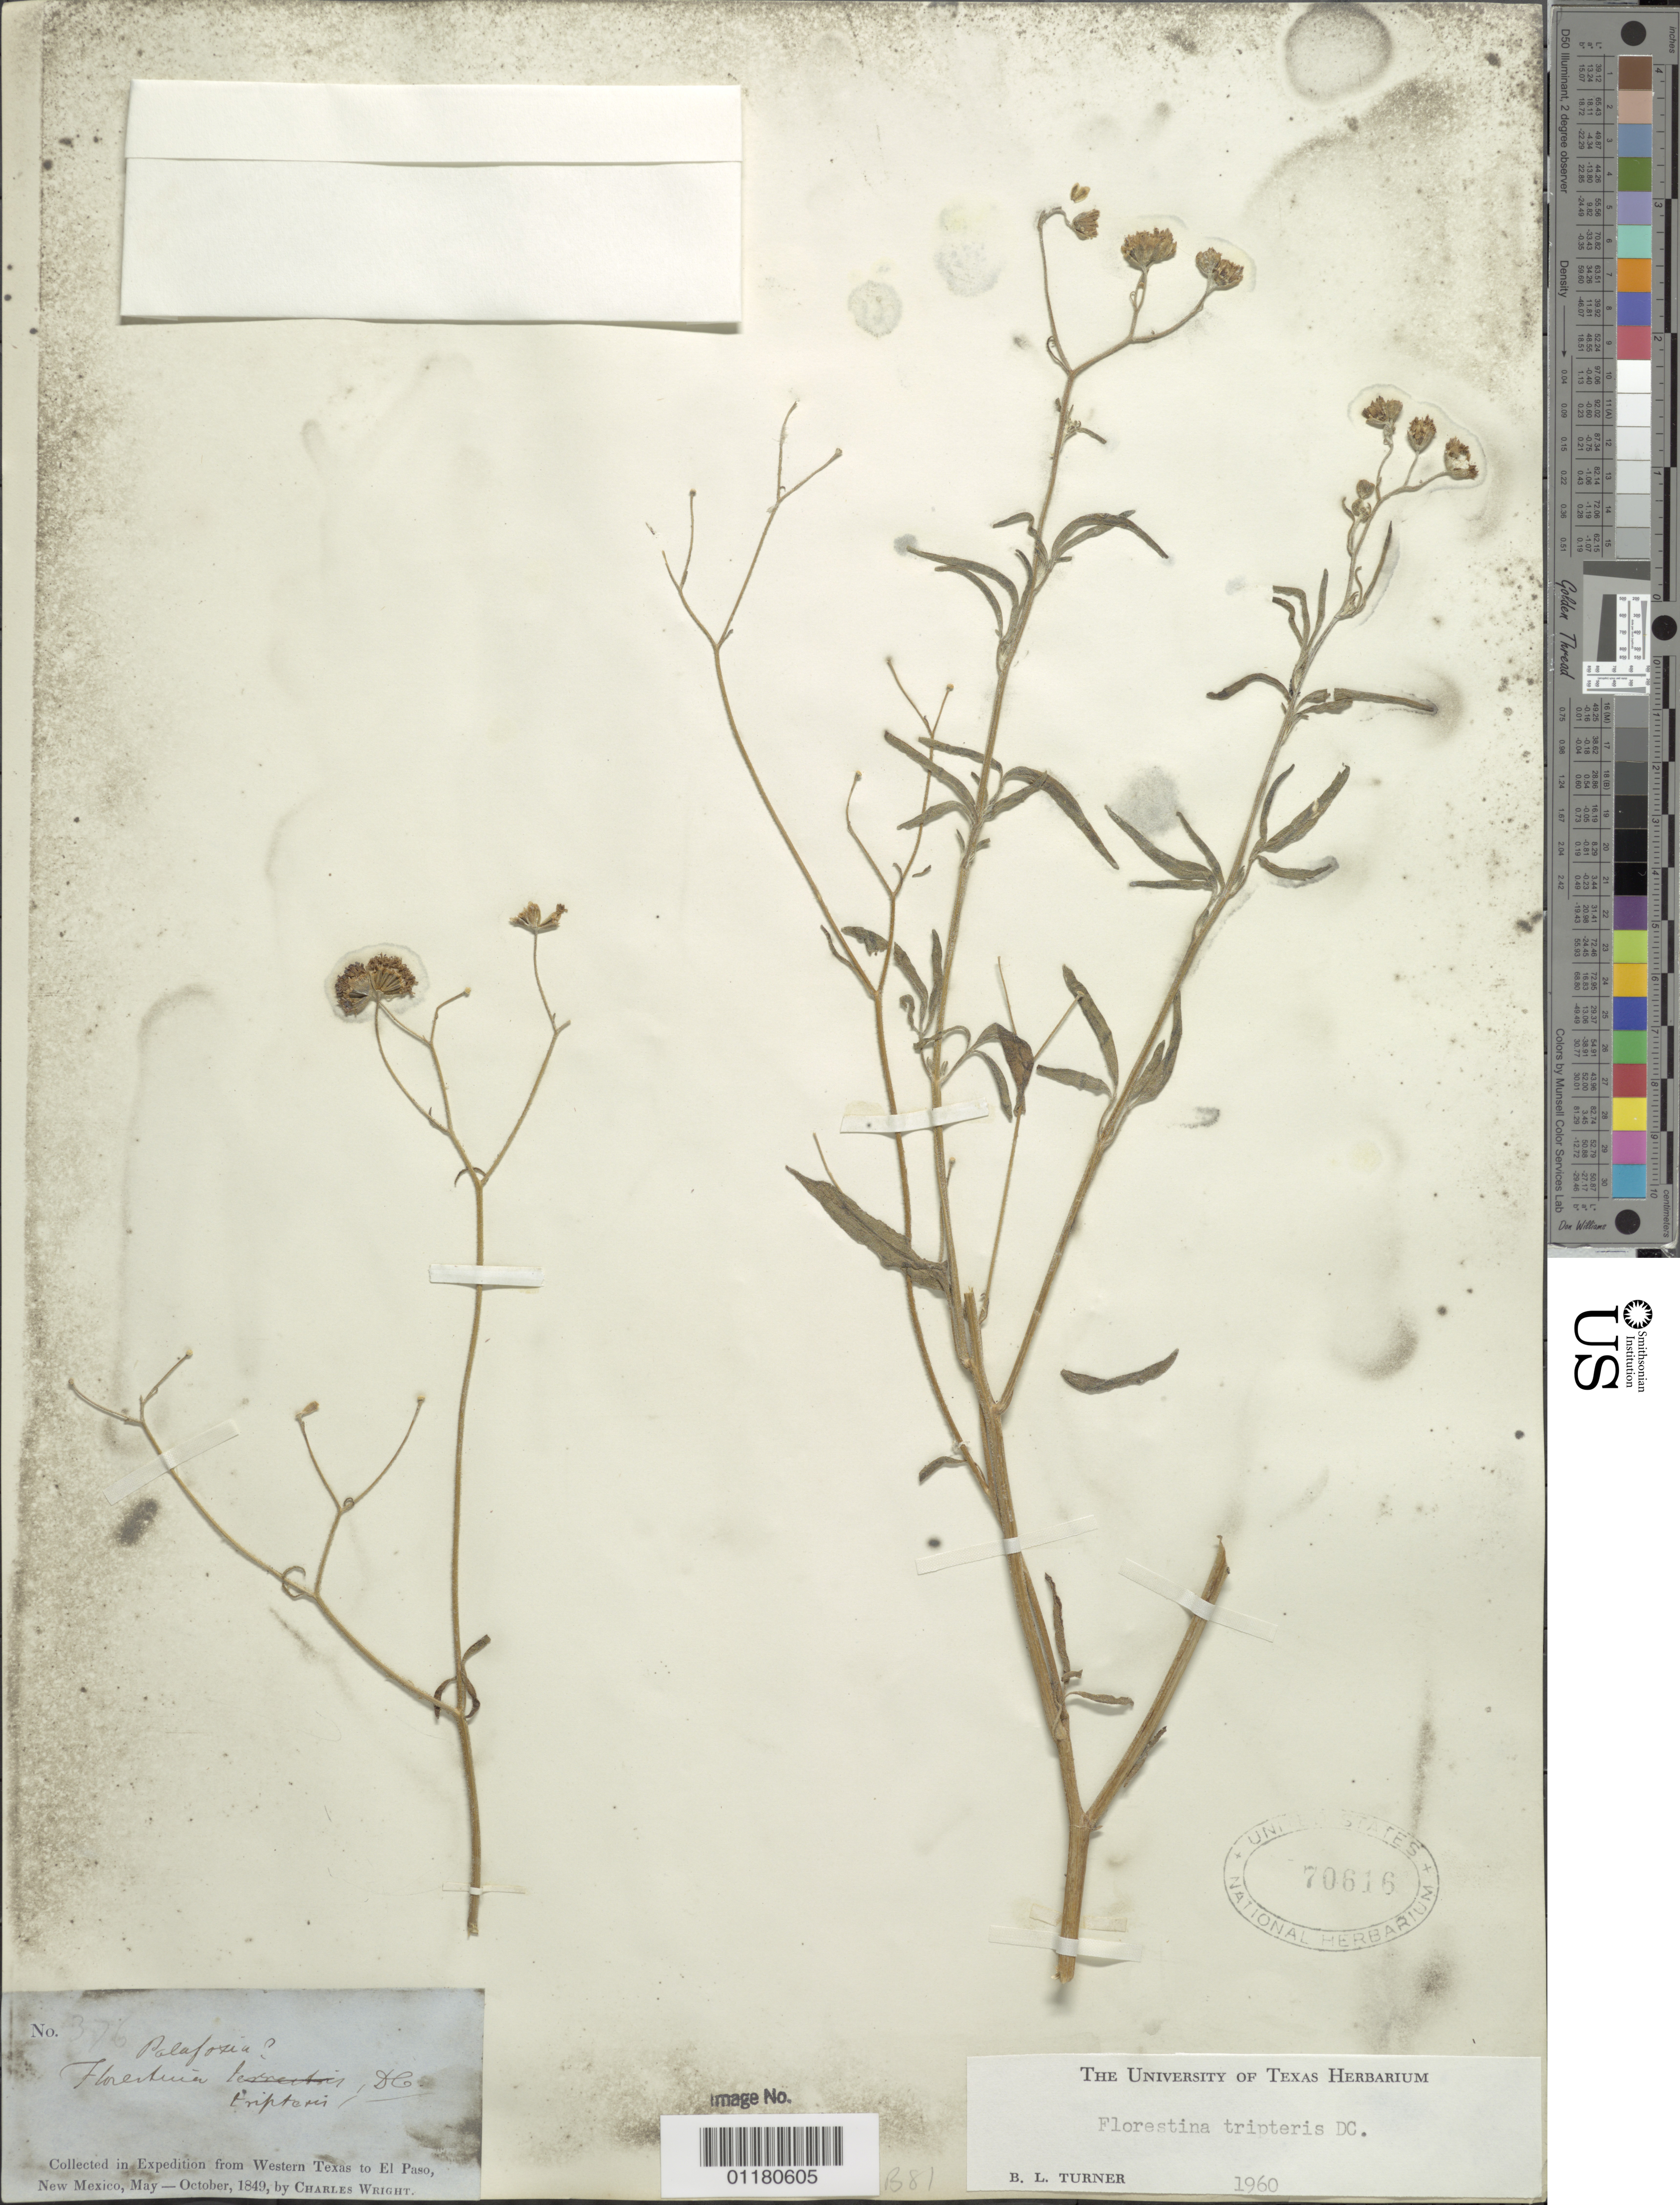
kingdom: Plantae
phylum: Tracheophyta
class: Magnoliopsida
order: Asterales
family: Asteraceae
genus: Florestina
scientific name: Florestina tripteris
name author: DC.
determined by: Turner, B. L.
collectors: C. Wright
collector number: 376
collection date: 1849-05/1849-10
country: United States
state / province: New Mexico / Texas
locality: from Western Texas to El Paso, New Mexico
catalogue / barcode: US 70616